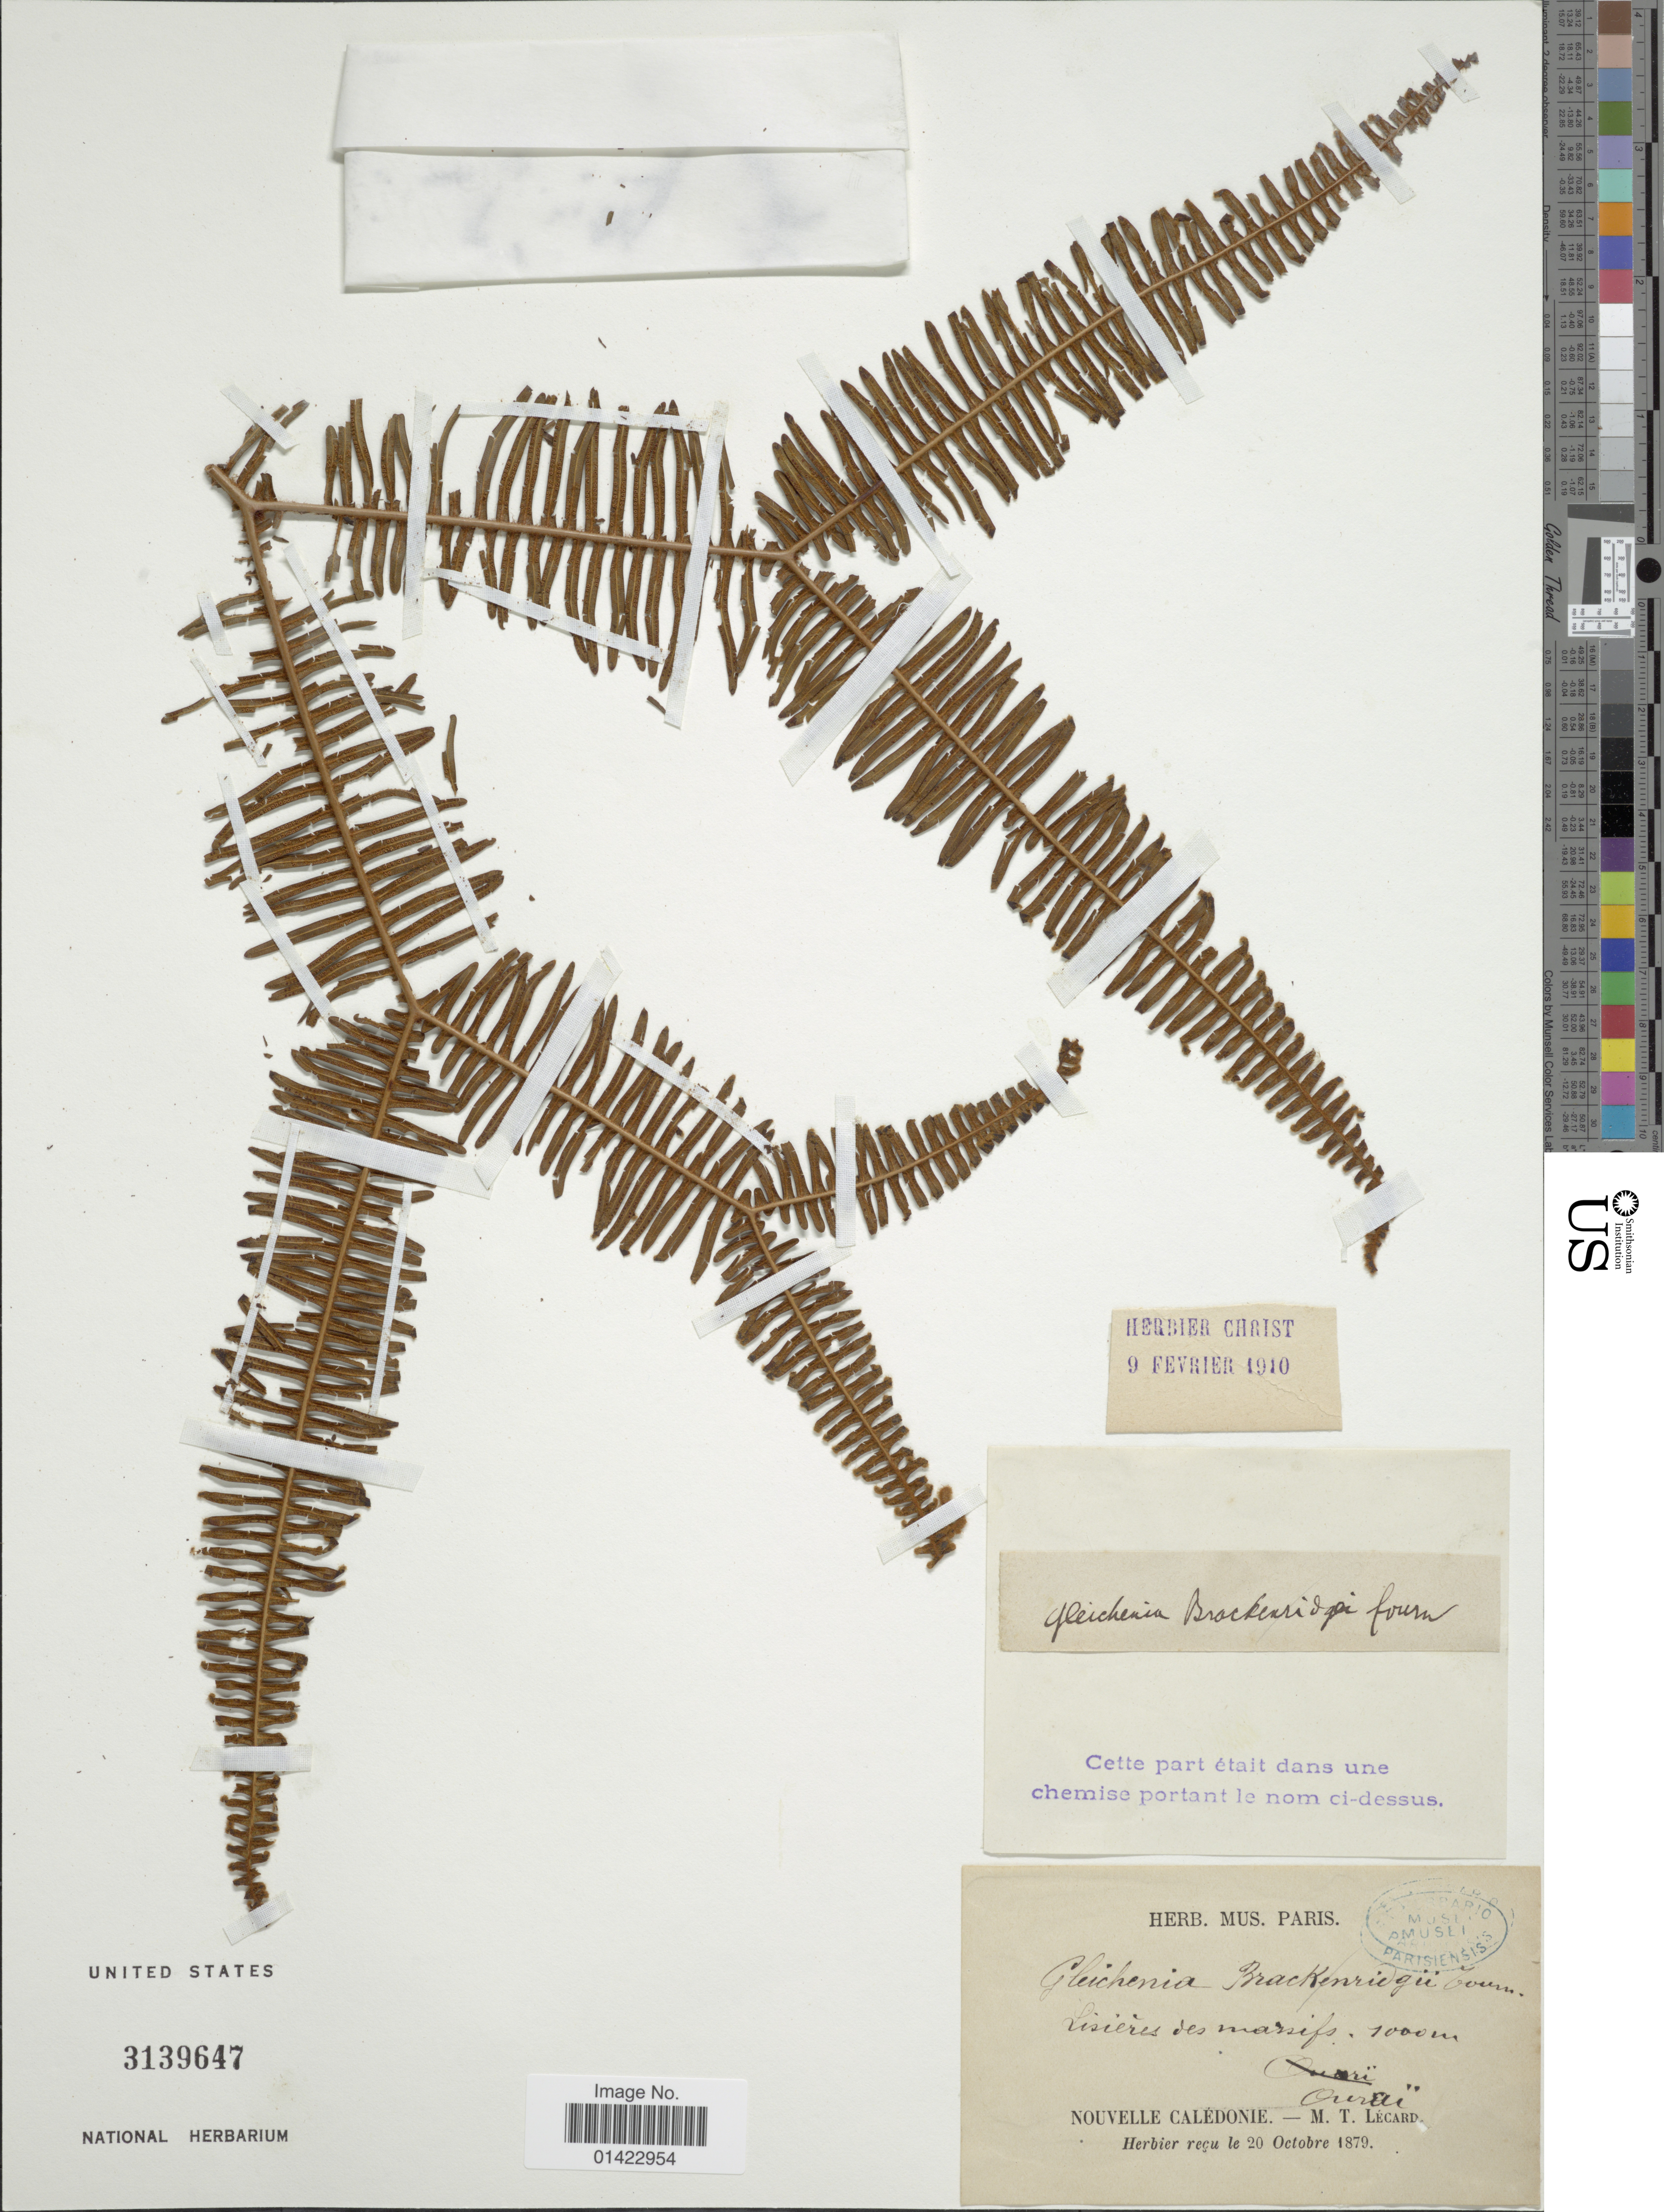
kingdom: Plantae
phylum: Tracheophyta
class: Polypodiopsida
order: Gleicheniales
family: Gleicheniaceae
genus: Sticherus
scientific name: Sticherus sp.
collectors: M. Lecard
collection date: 1879-10-20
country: New Caledonia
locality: Lisieres des massifs. Ouraï.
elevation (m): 1000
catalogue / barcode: US 3139647